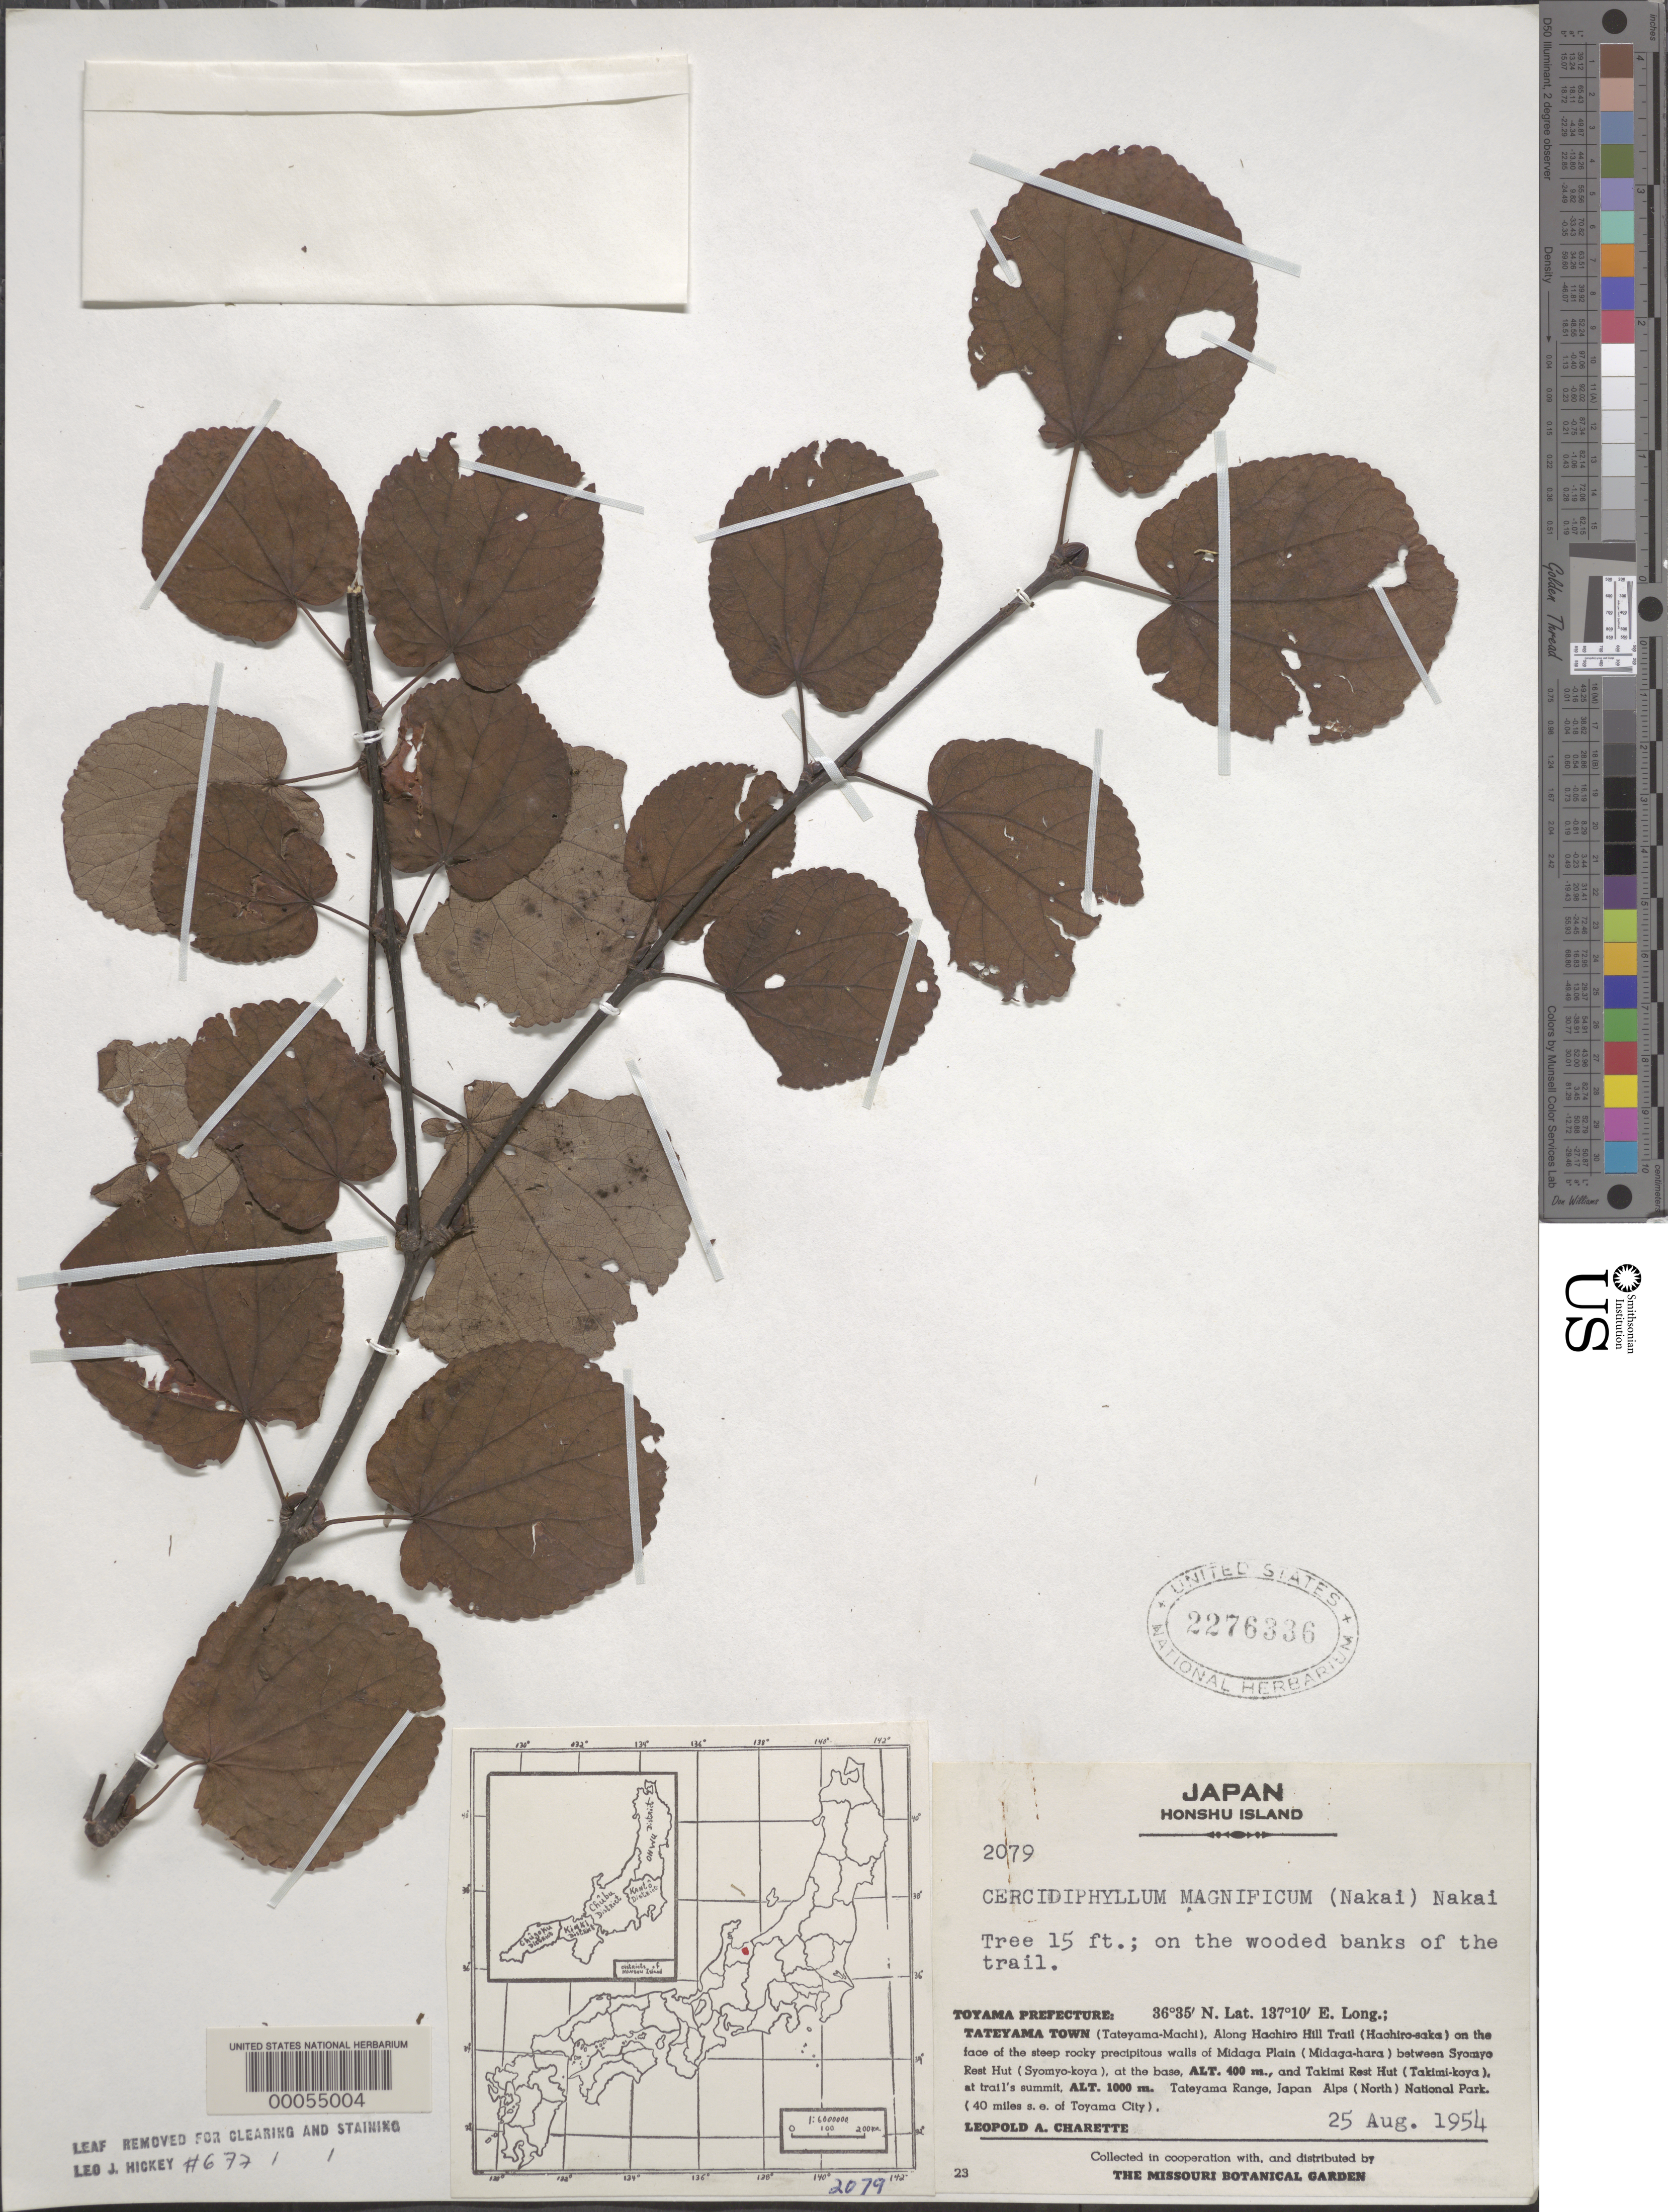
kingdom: Plantae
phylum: Tracheophyta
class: Magnoliopsida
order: Saxifragales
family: Cercidiphyllaceae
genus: Cercidiphyllum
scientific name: Cercidiphyllum magnificum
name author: (Nakai) Nakai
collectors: L. A. Charette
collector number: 2079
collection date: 1954-08-25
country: Japan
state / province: Toyama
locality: Toyama Prefecture: Tateyama Town (Tateyama-Machi), Along Hachiro Hill Trail (Hachiro-saka) on the face of the steep rocky precipitous walls of Midaga Plain (Midaga-hara) between Syomyo Rest Hut (Syomyo-koya), at base, and Takimi Rest Hut (Takimi-koya), at trail's summit. Tateyama Range, Japan Alps (North) National Park (40 miles s.e. of Toyama City).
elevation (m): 1000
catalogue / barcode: US 2276336